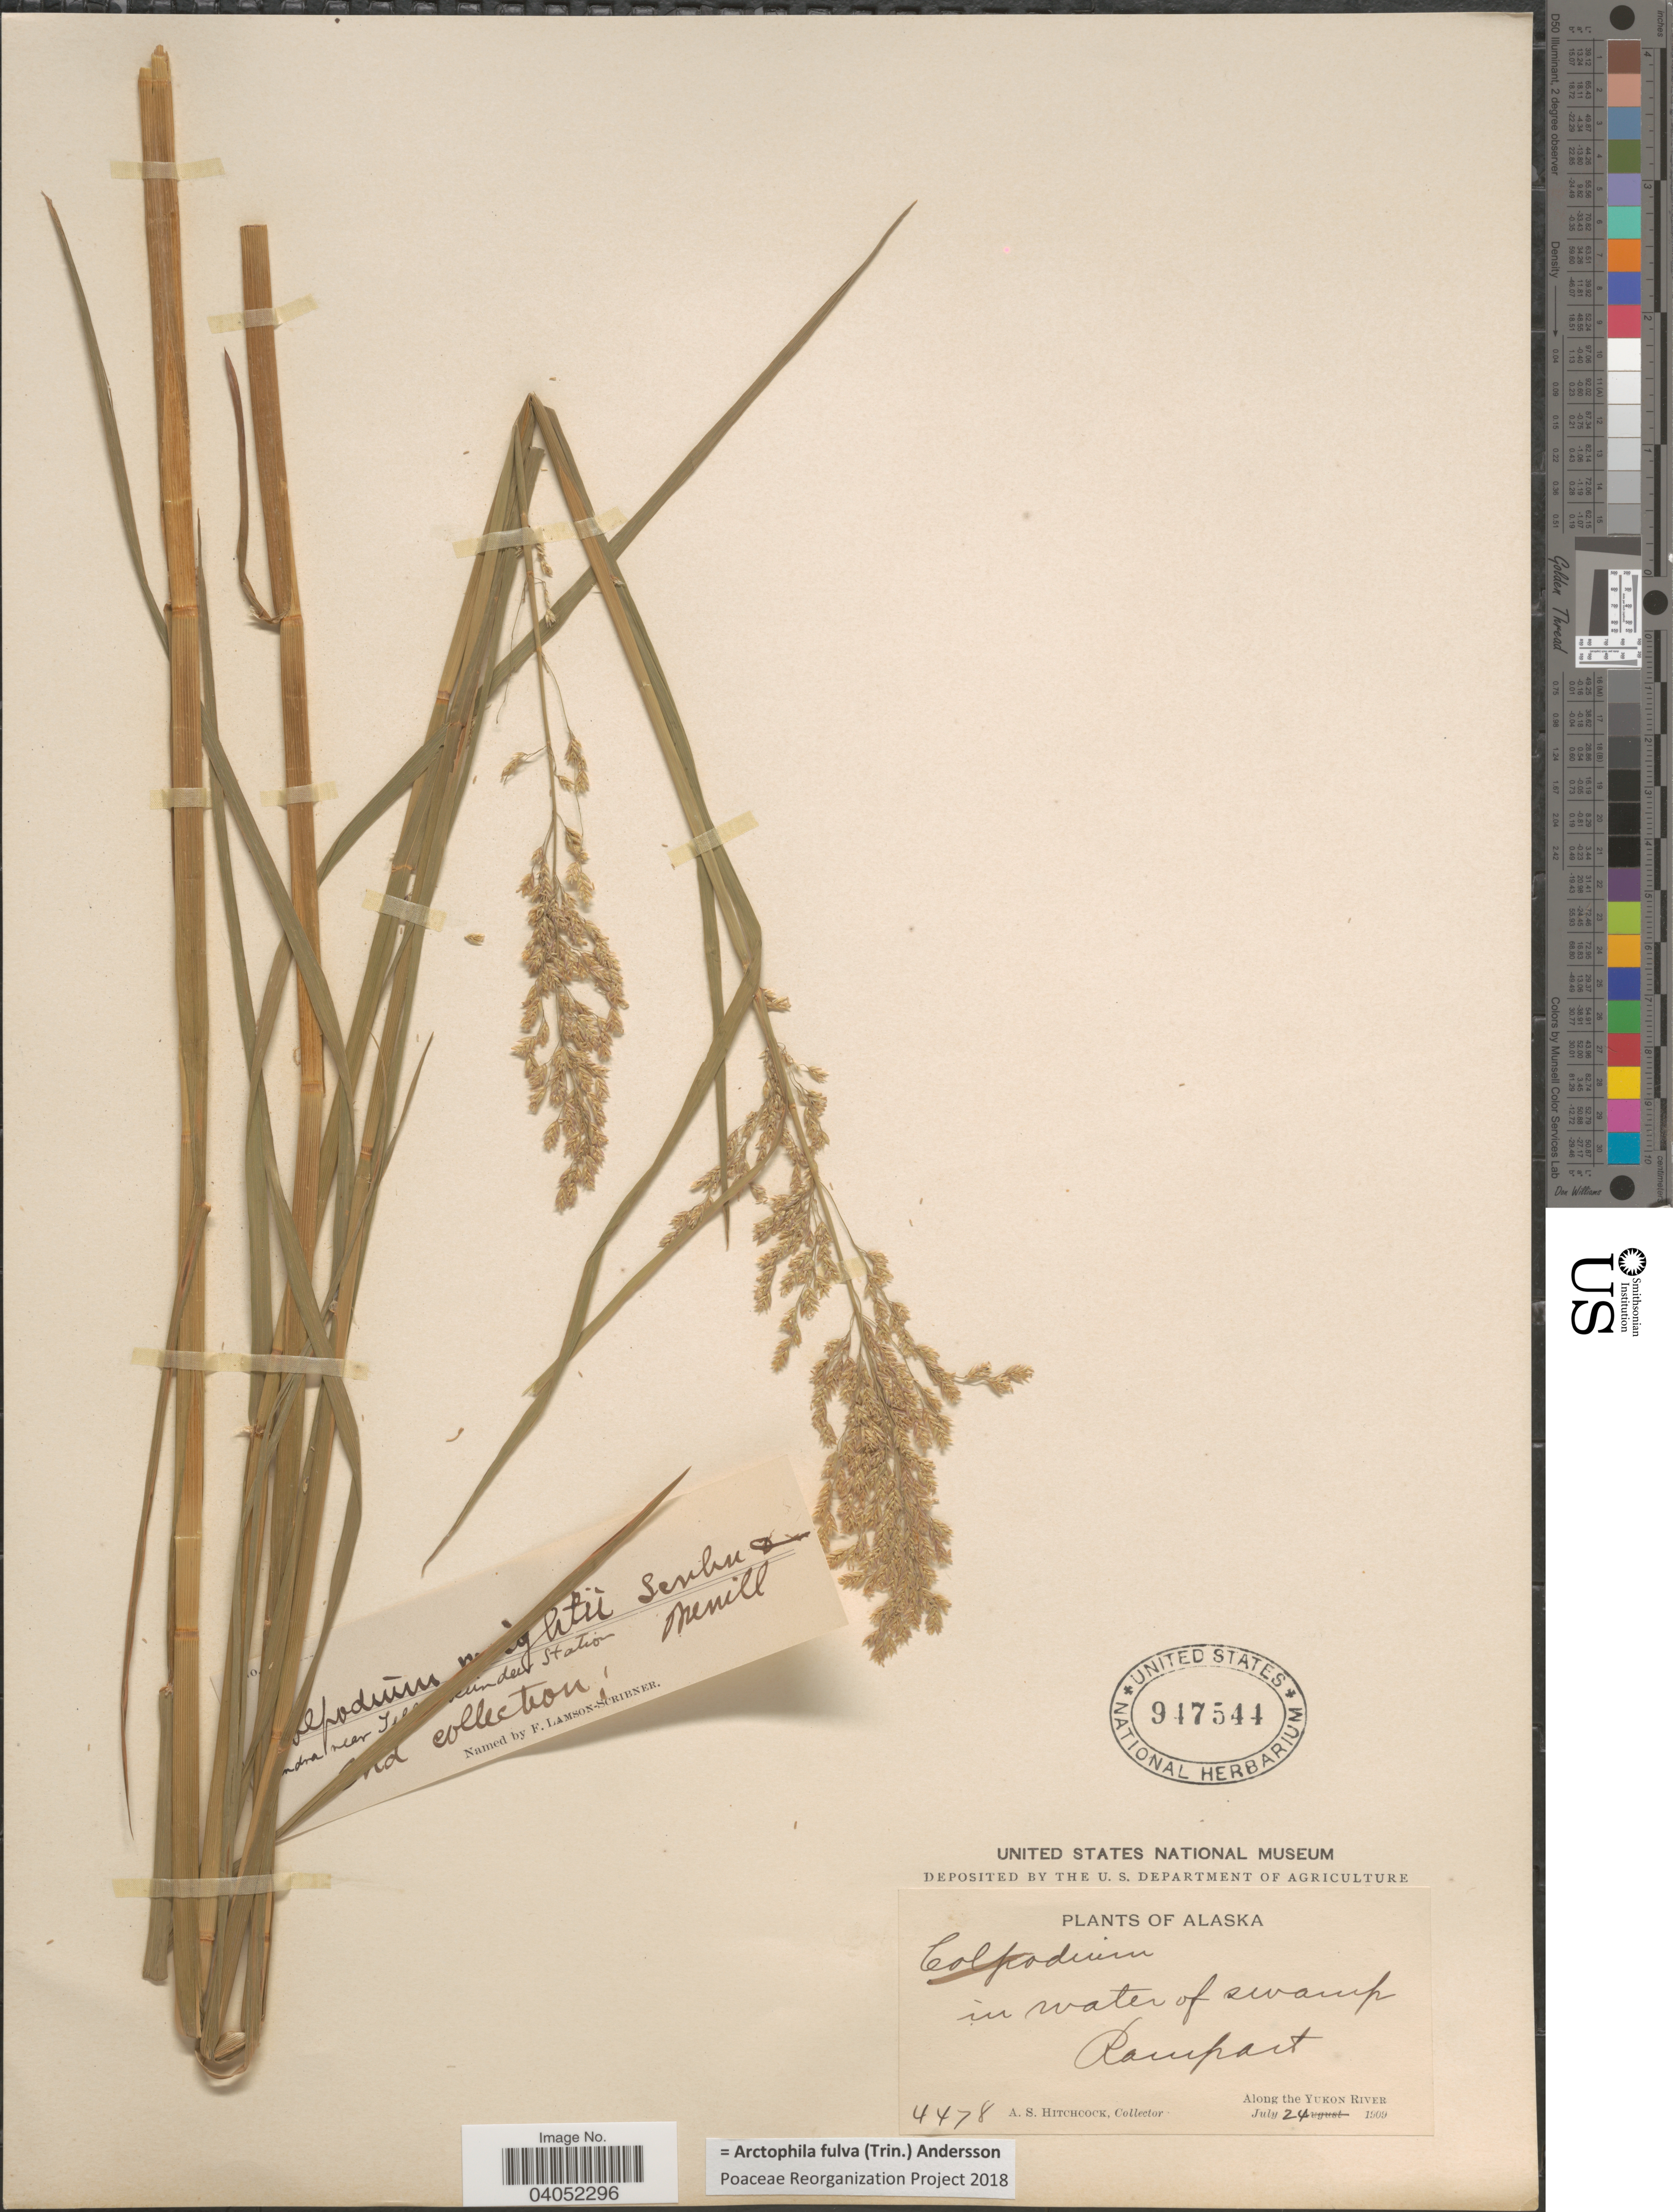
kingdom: Plantae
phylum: Tracheophyta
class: Liliopsida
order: Poales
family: Poaceae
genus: Arctophila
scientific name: Arctophila fulva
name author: (Trin.) Andersson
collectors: A. S. Hitchcock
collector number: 4478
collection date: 1909-07-24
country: United States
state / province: Alaska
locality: Rampart. Along the Yukon River.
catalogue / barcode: US 947544